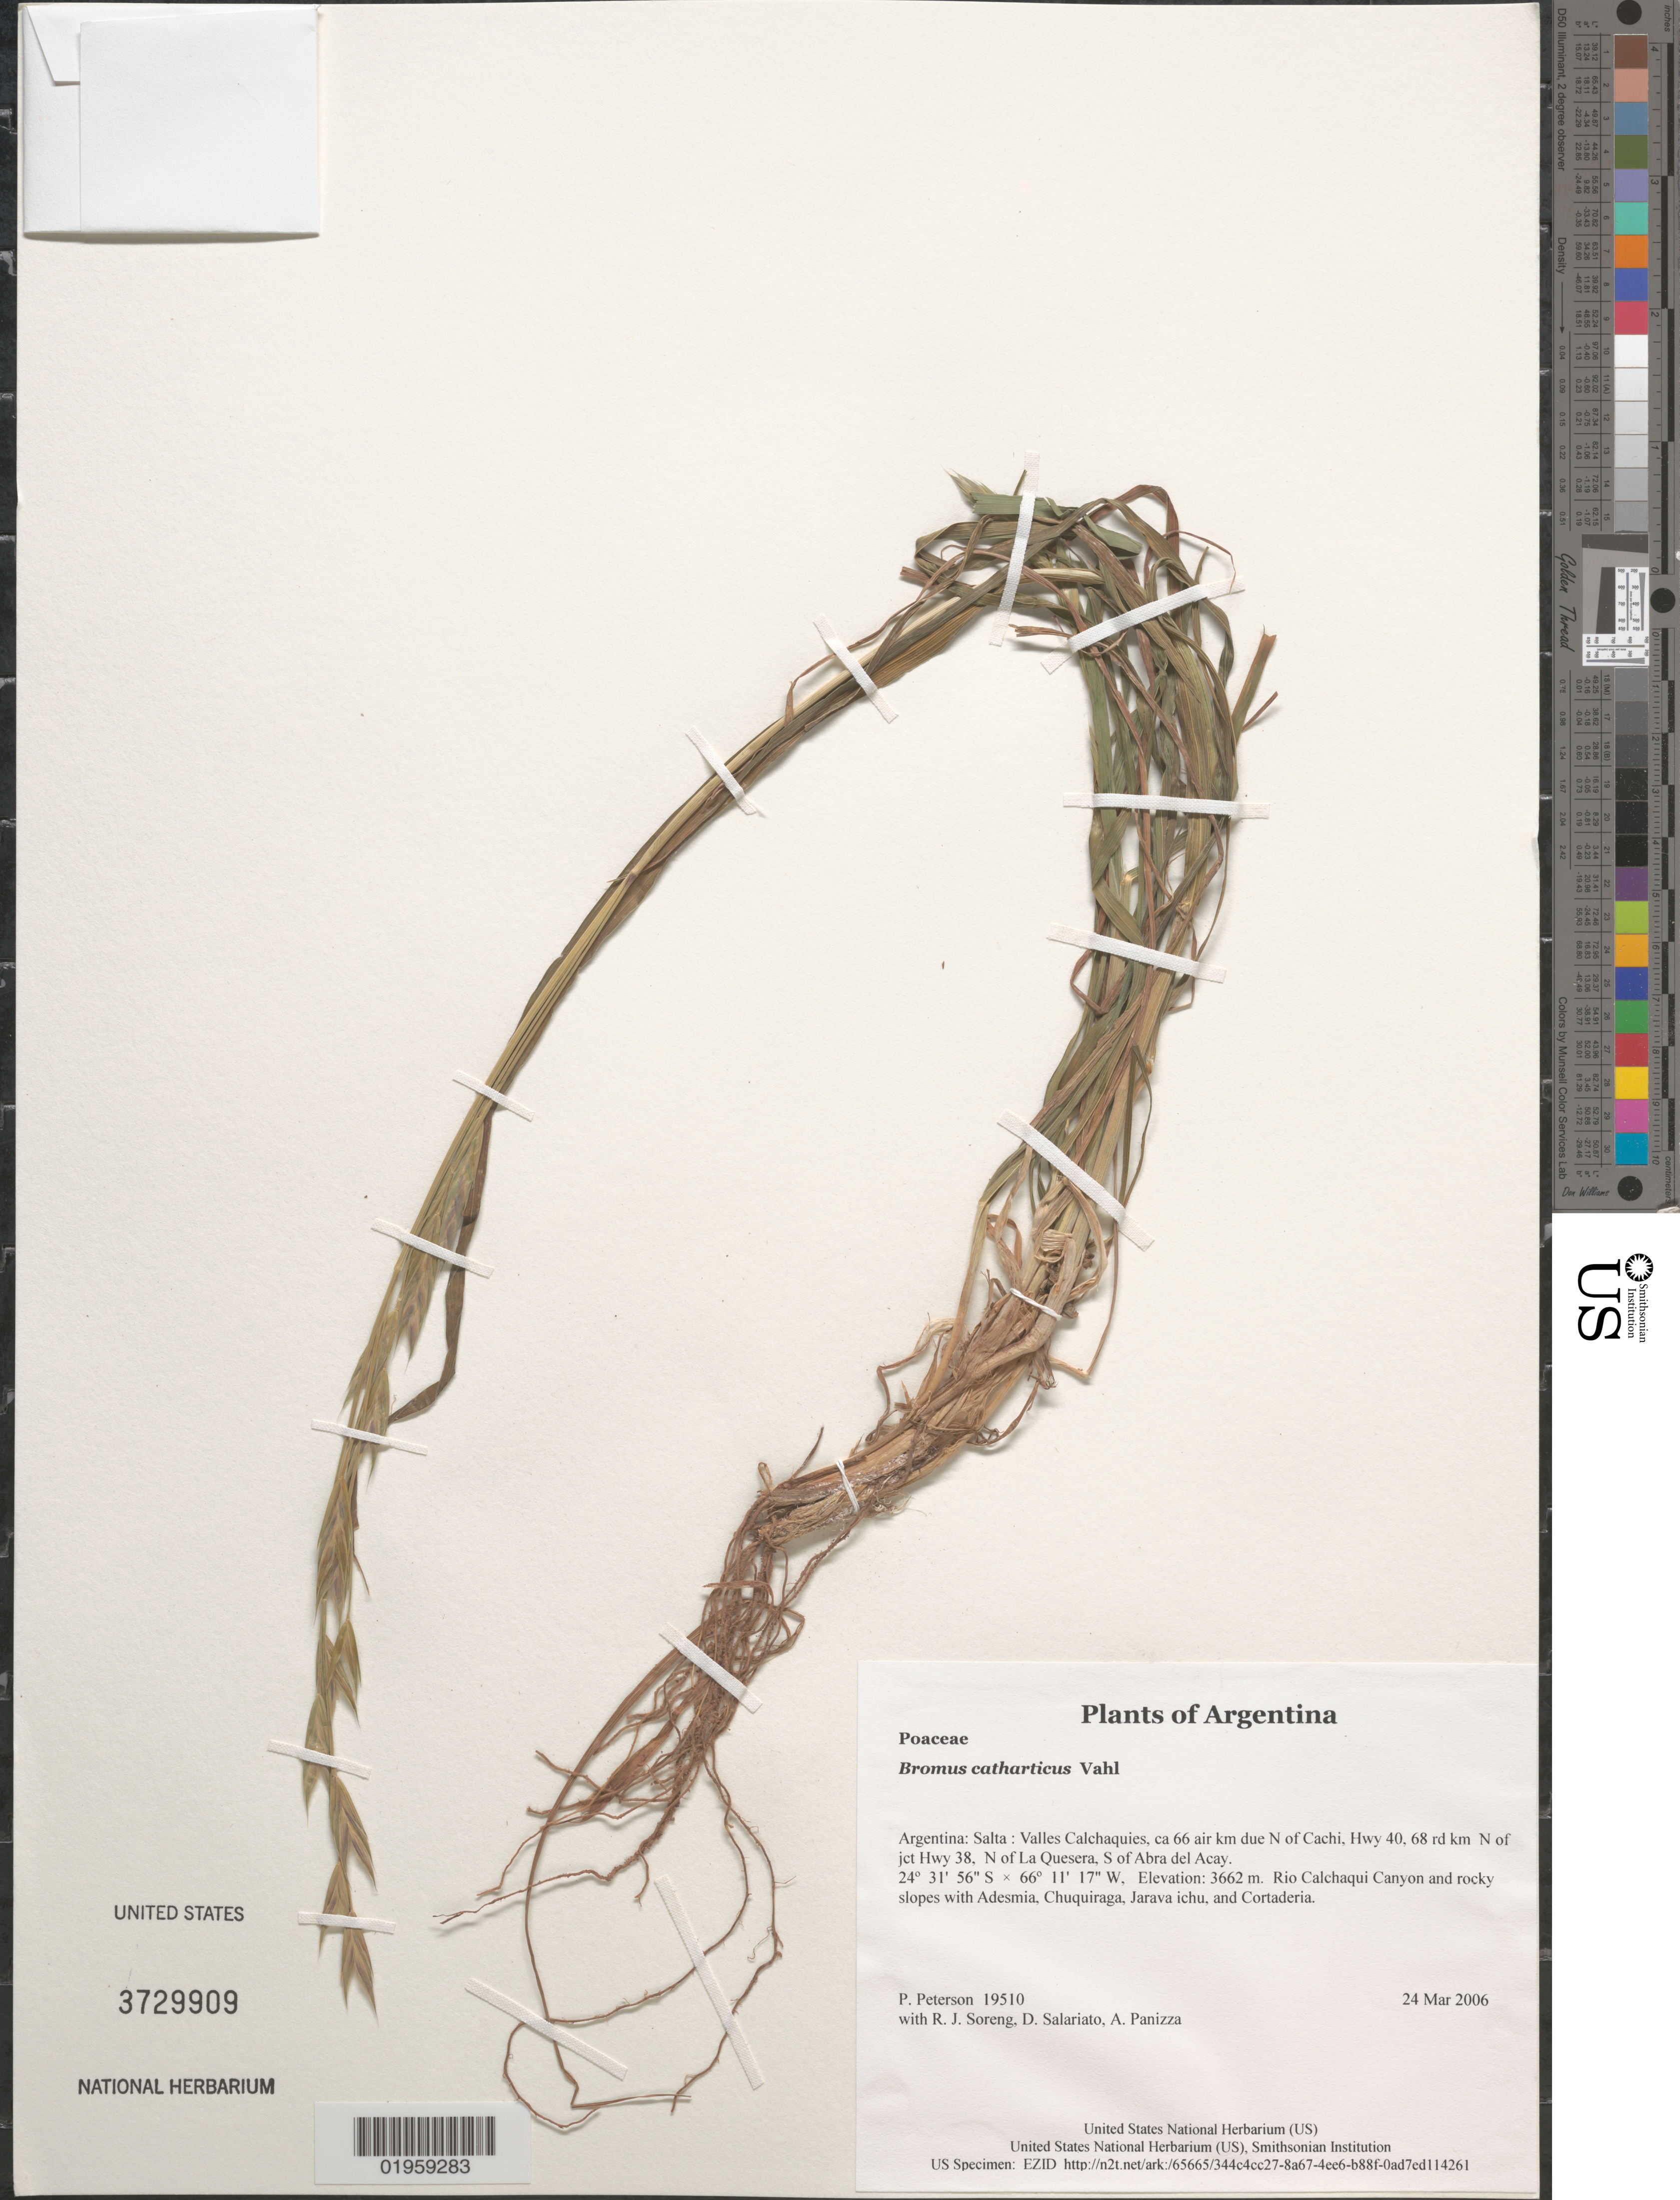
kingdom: Plantae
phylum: Tracheophyta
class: Liliopsida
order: Poales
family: Poaceae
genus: Bromus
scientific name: Bromus catharticus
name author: Vahl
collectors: P. M. Peterson, R. J. Soreng, D. Salariato & A. Panizza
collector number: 19510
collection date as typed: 24 Mar 2006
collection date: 2006-03-24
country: Argentina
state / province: Salta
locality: Valles Calchaquies, ca 66 air km due N of Cachi, Hwy 40, 68 rd km N of jct Hwy 38, N of La Quesera, S of Abra del Acay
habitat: Rio Calchaqui Canyon and rocky slopes with Adesmia, Chuquiraga, Jarava ichu, and Cortaderia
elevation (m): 3662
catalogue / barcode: US 3729909